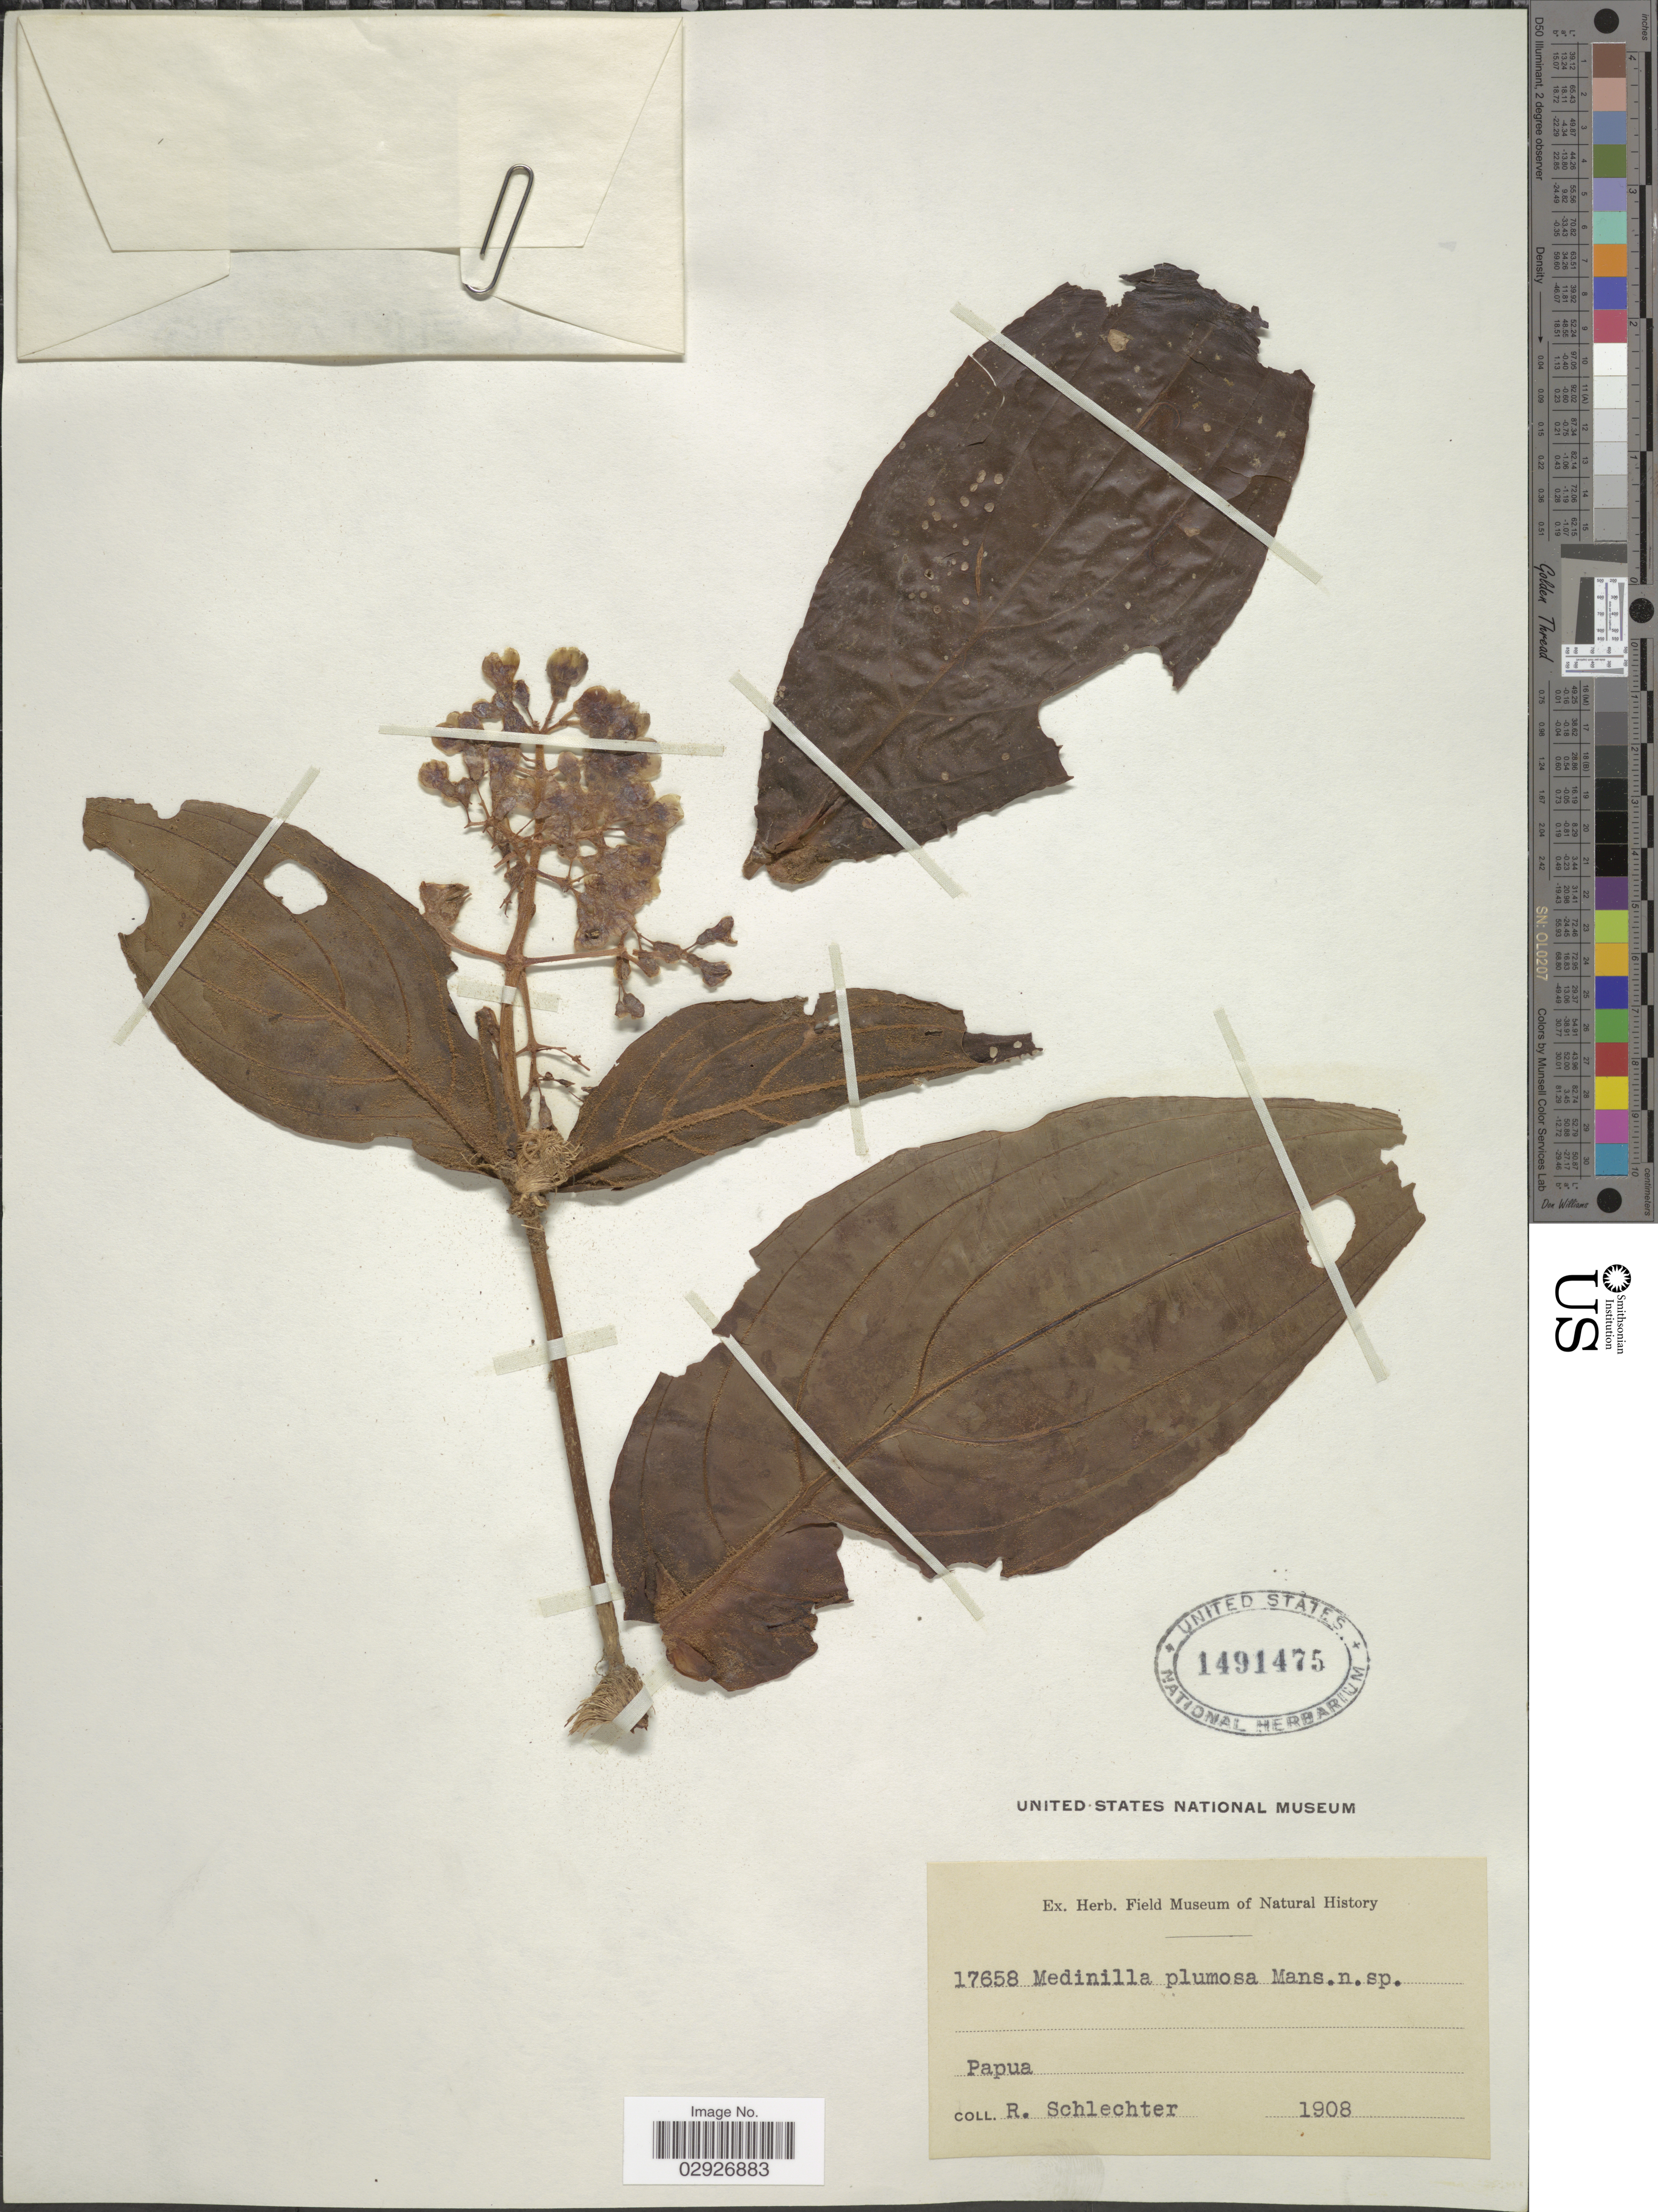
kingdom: Plantae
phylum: Tracheophyta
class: Magnoliopsida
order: Myrtales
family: Melastomataceae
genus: Medinilla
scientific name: Medinilla plumosa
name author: Mansf.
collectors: F. R. R. Schlechter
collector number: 17658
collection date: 1908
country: Papua New Guinea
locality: Papua.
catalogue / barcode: US 1491475